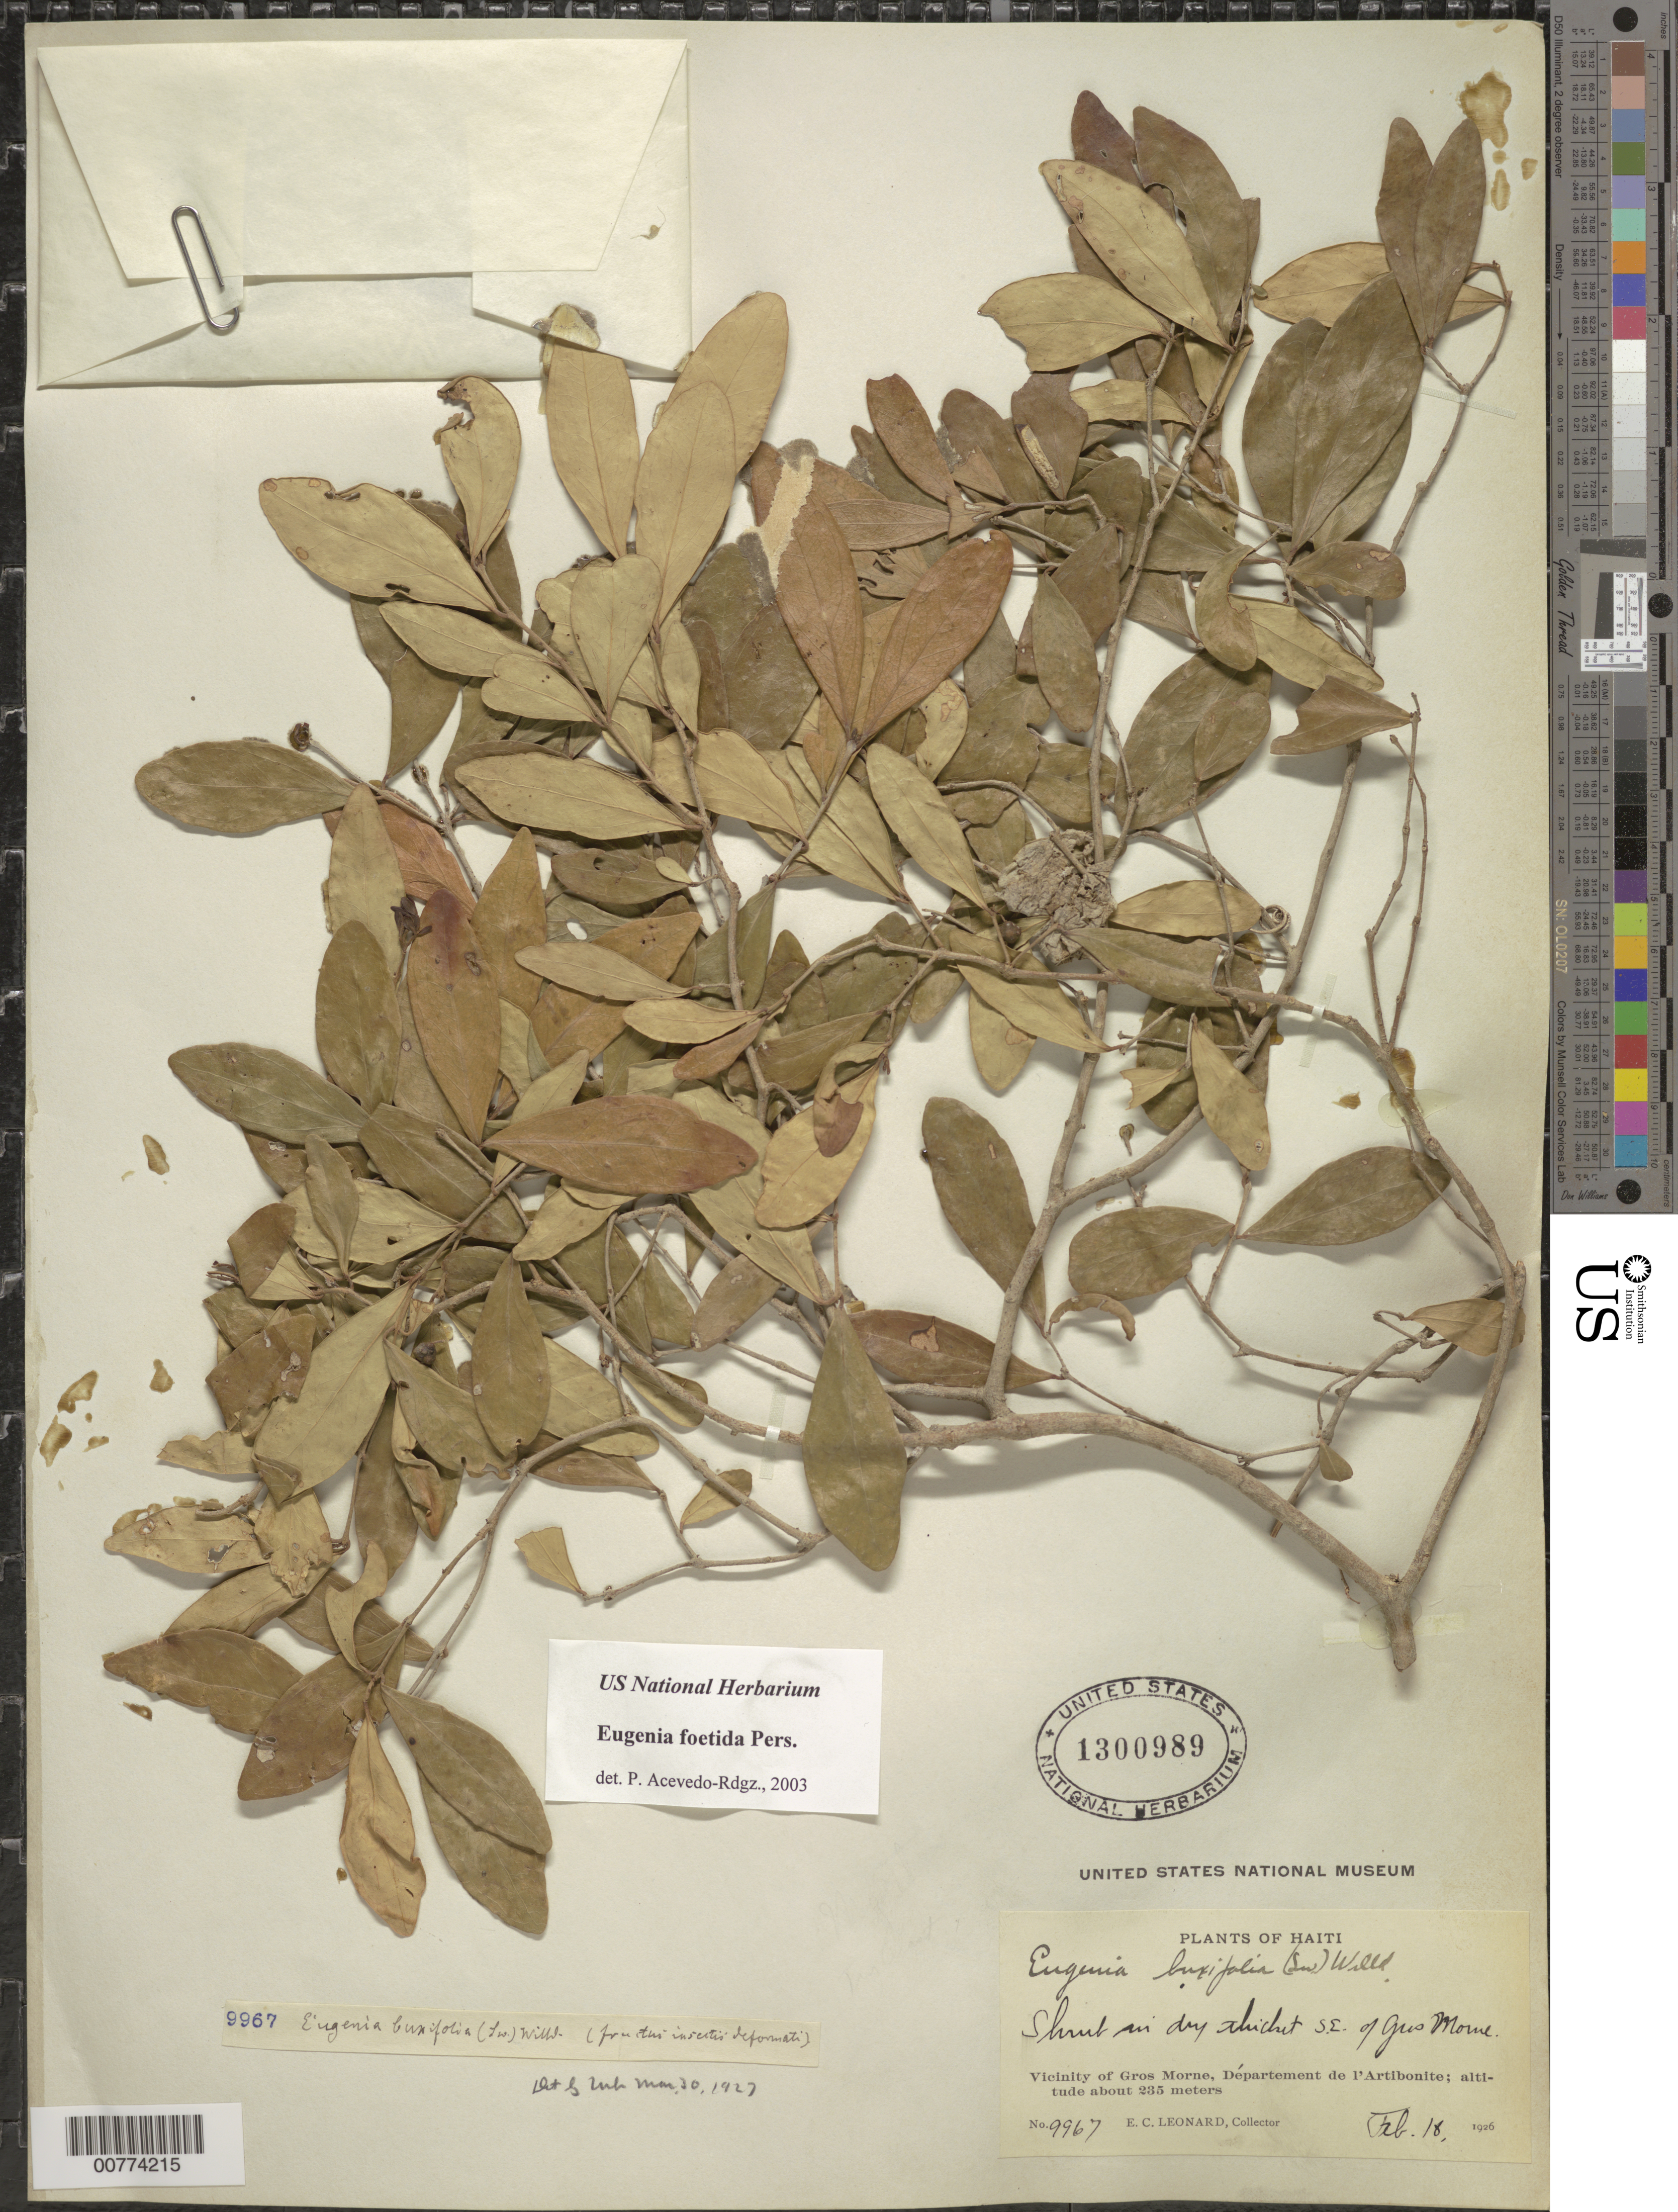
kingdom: Plantae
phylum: Tracheophyta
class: Magnoliopsida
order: Myrtales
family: Myrtaceae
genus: Eugenia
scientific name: Eugenia foetida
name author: Pers.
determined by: Acevedo-Rodríguez, P., (BOT), Smithsonian Institution - National Museum of Natural History (UNITED STATES)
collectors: E. C. Leonard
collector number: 9967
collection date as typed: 18 Feb 1926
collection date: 1926-02-18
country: Haiti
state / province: Artibonite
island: Hispaniola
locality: Vicinity of Gros Morne, SE of Gros Morne.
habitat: Dry thicket.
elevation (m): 235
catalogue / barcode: US 1300989